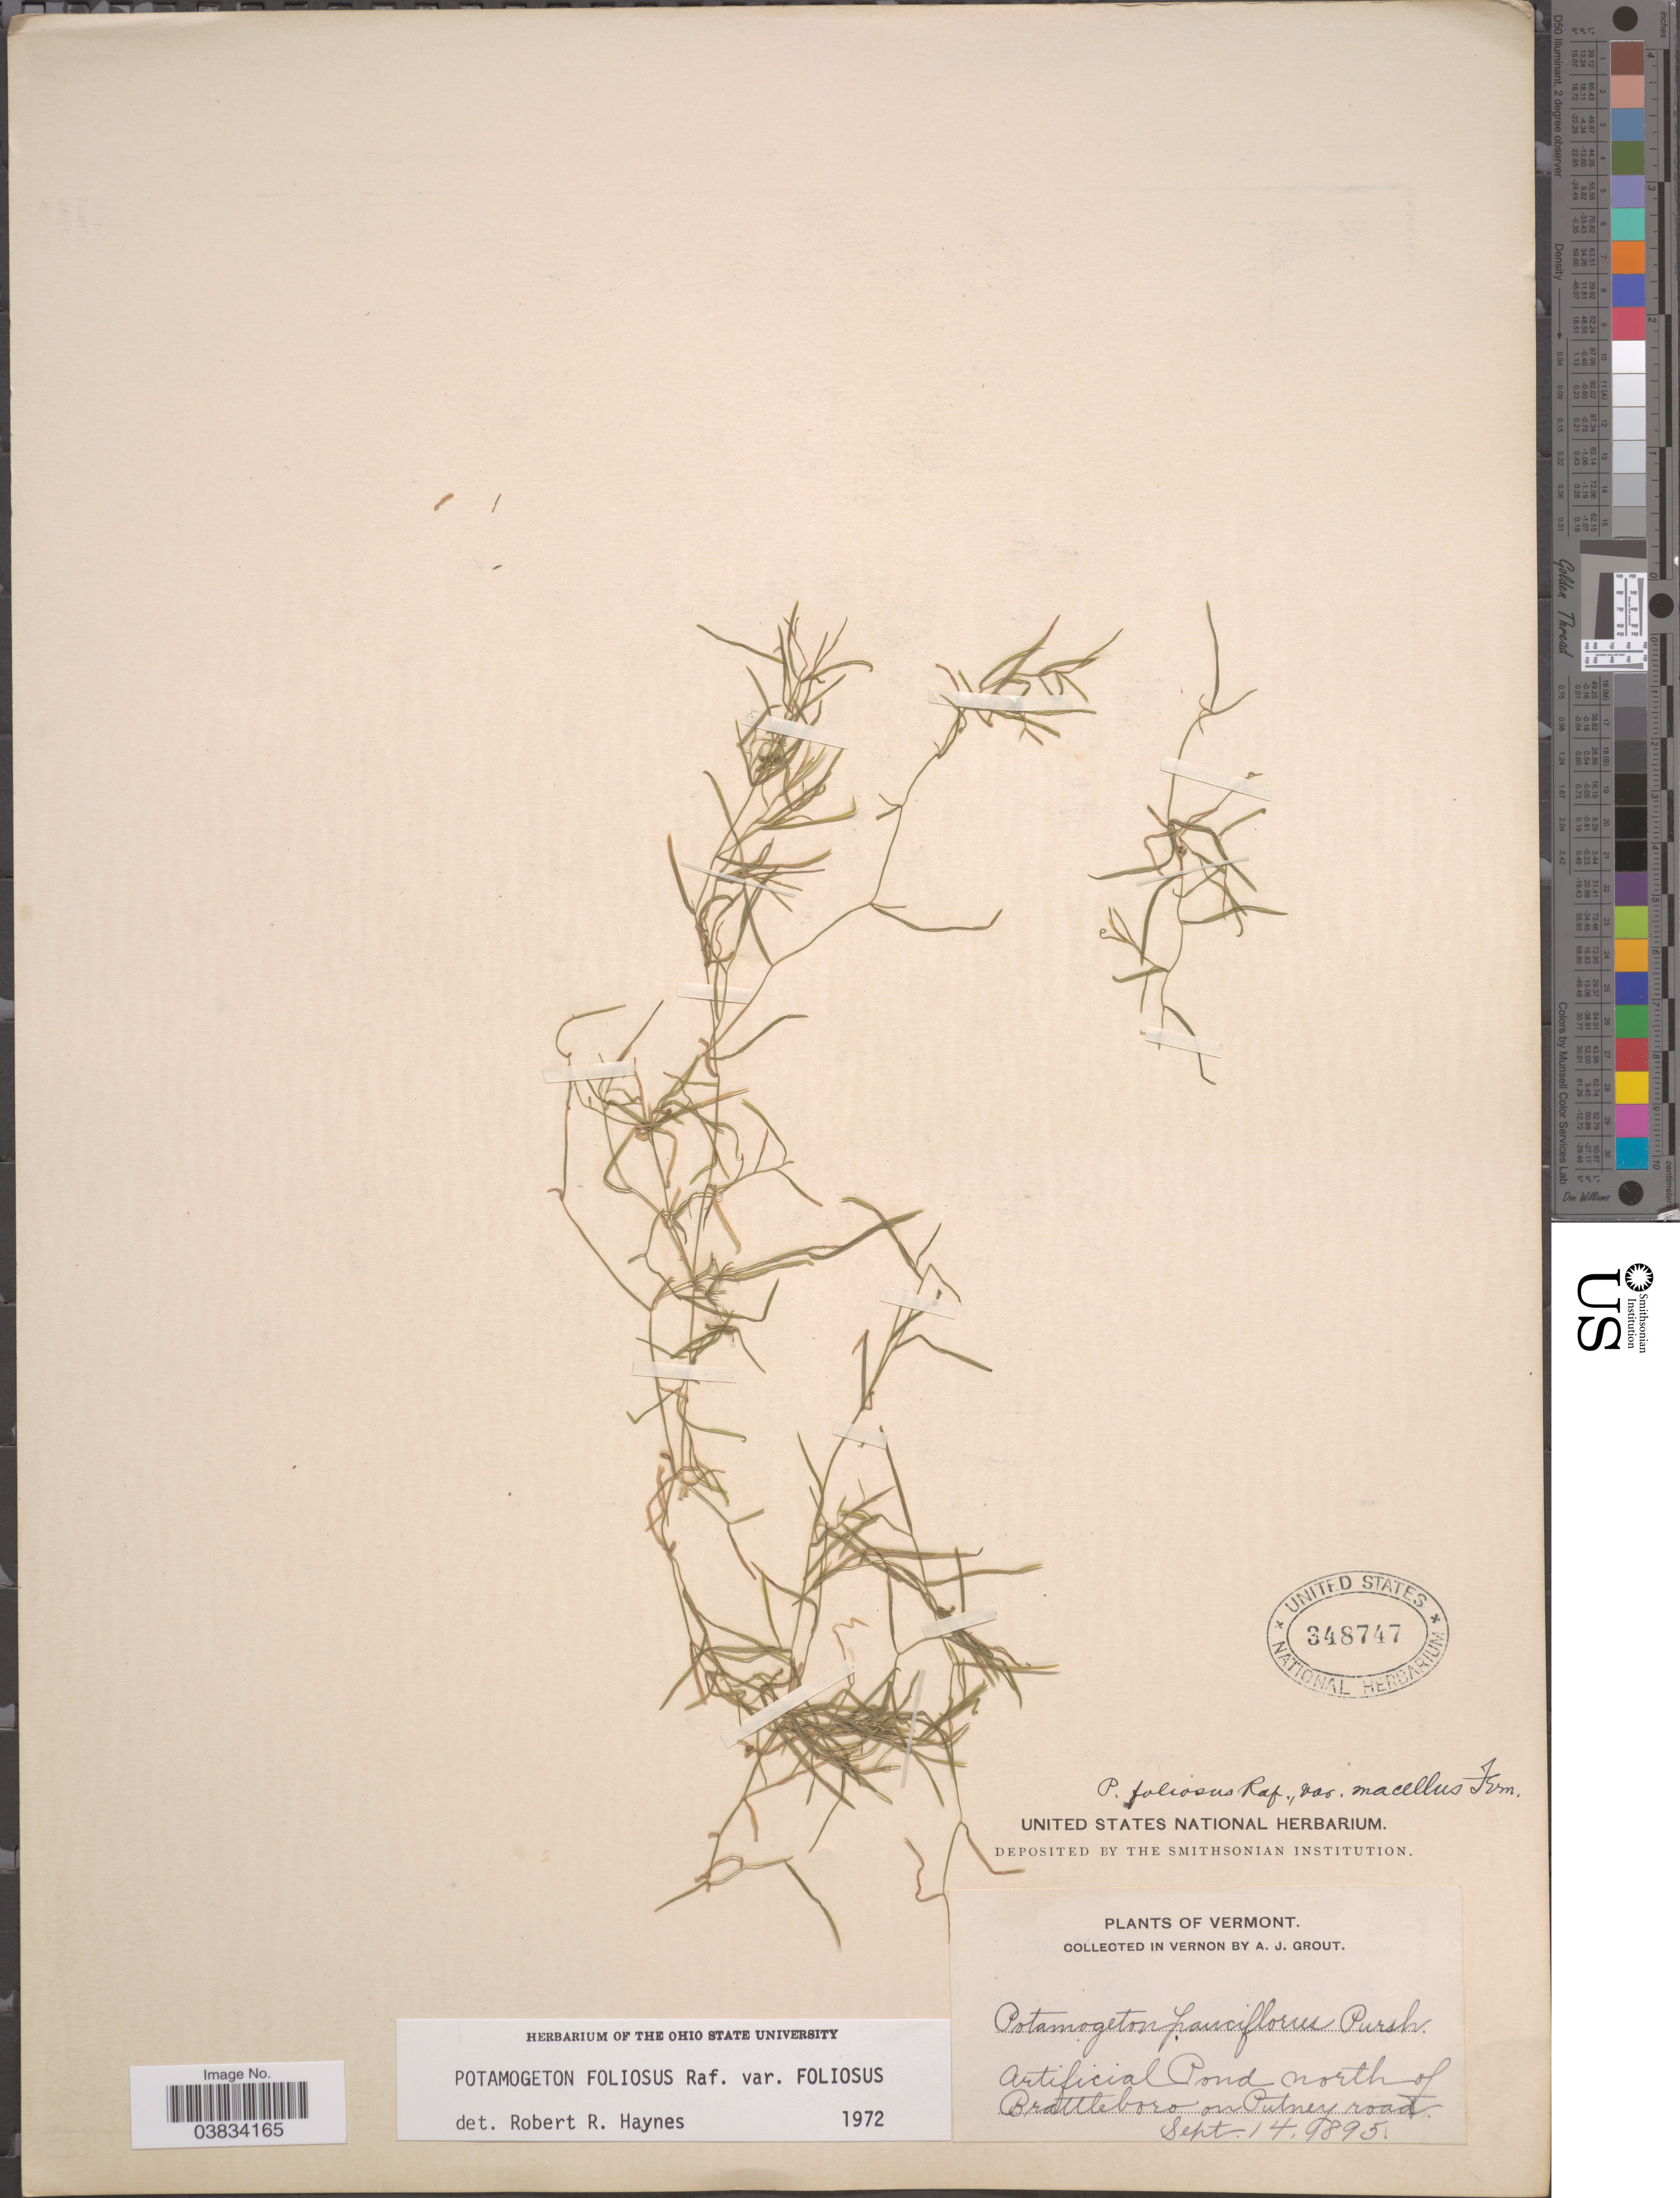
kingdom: Plantae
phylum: Tracheophyta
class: Liliopsida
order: Alismatales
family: Potamogetonaceae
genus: Potamogeton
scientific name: Potamogeton foliosus var. foliosus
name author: Raf.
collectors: A. J. Grout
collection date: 1895-09-14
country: United States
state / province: Vermont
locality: Vernon. Artificial Pond north of Brattleboro on Putney road.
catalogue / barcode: US 348747